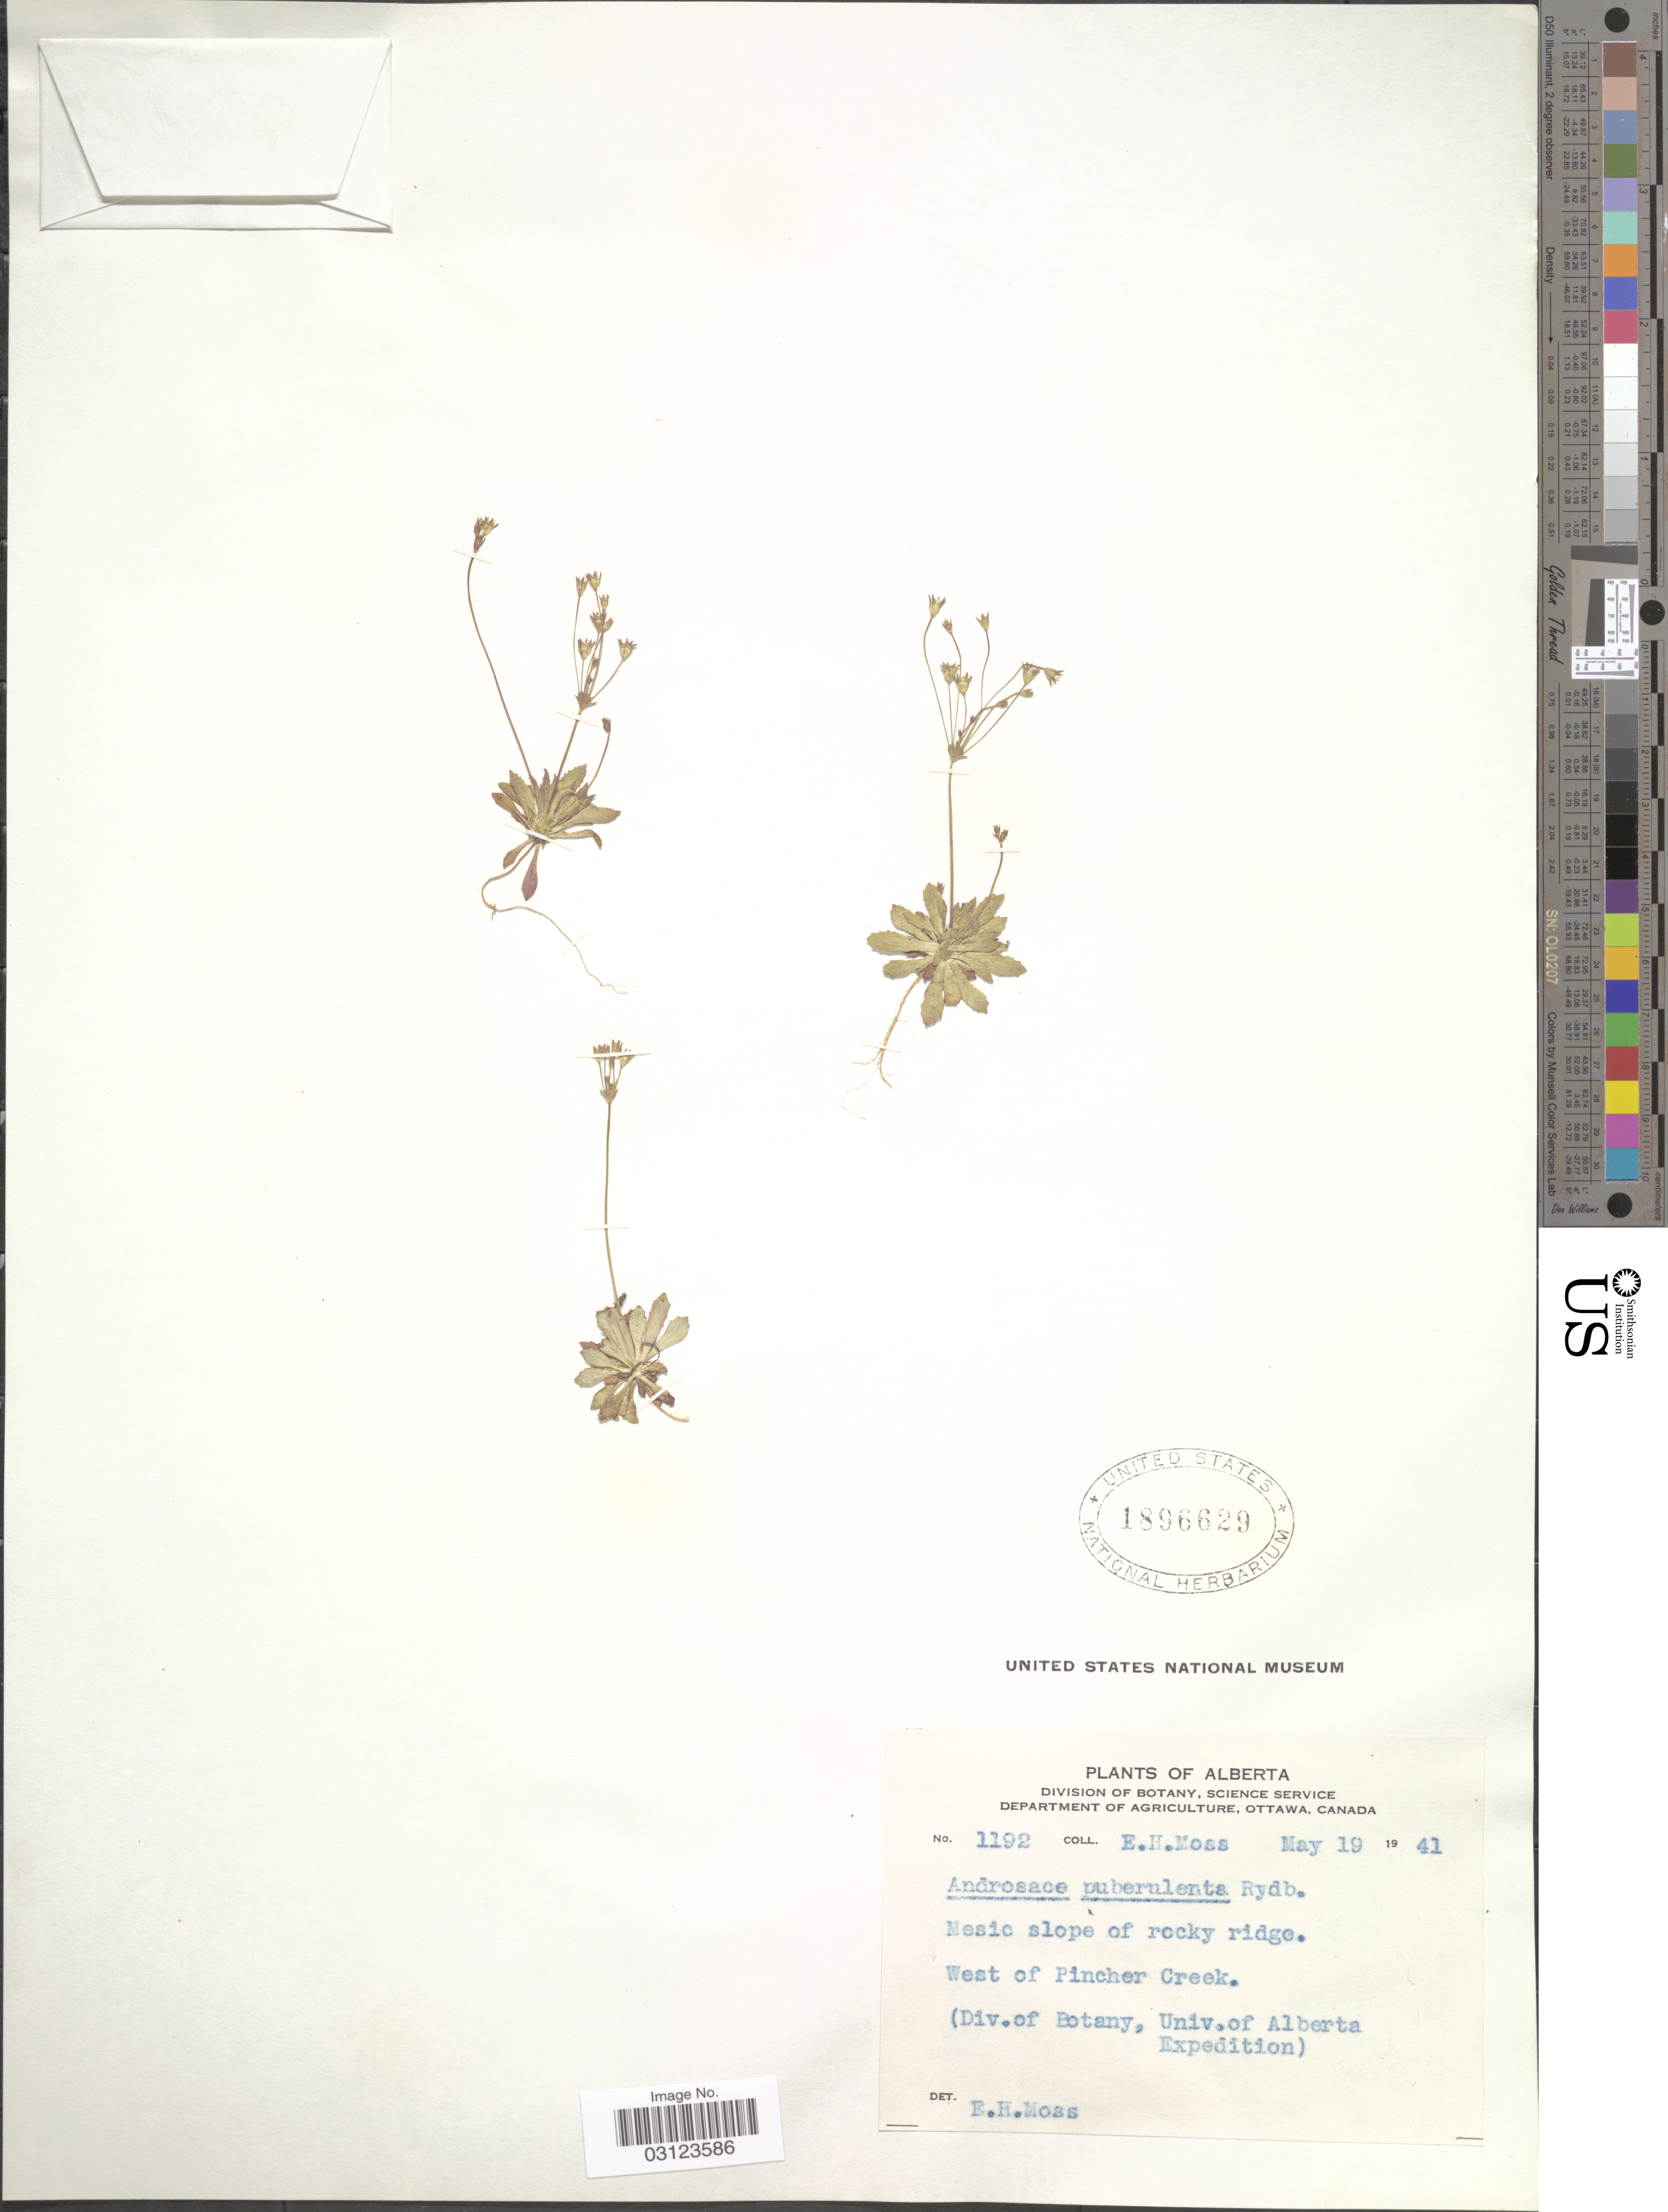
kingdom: Plantae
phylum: Tracheophyta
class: Magnoliopsida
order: Ericales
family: Primulaceae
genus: Androsace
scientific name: Androsace septentrionalis var. puberulenta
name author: (Rydb.) R. Knuth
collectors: E. Moss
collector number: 1192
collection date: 1941-05-19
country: Canada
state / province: Alberta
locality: West of Pincher Creek.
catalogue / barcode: US 1896629